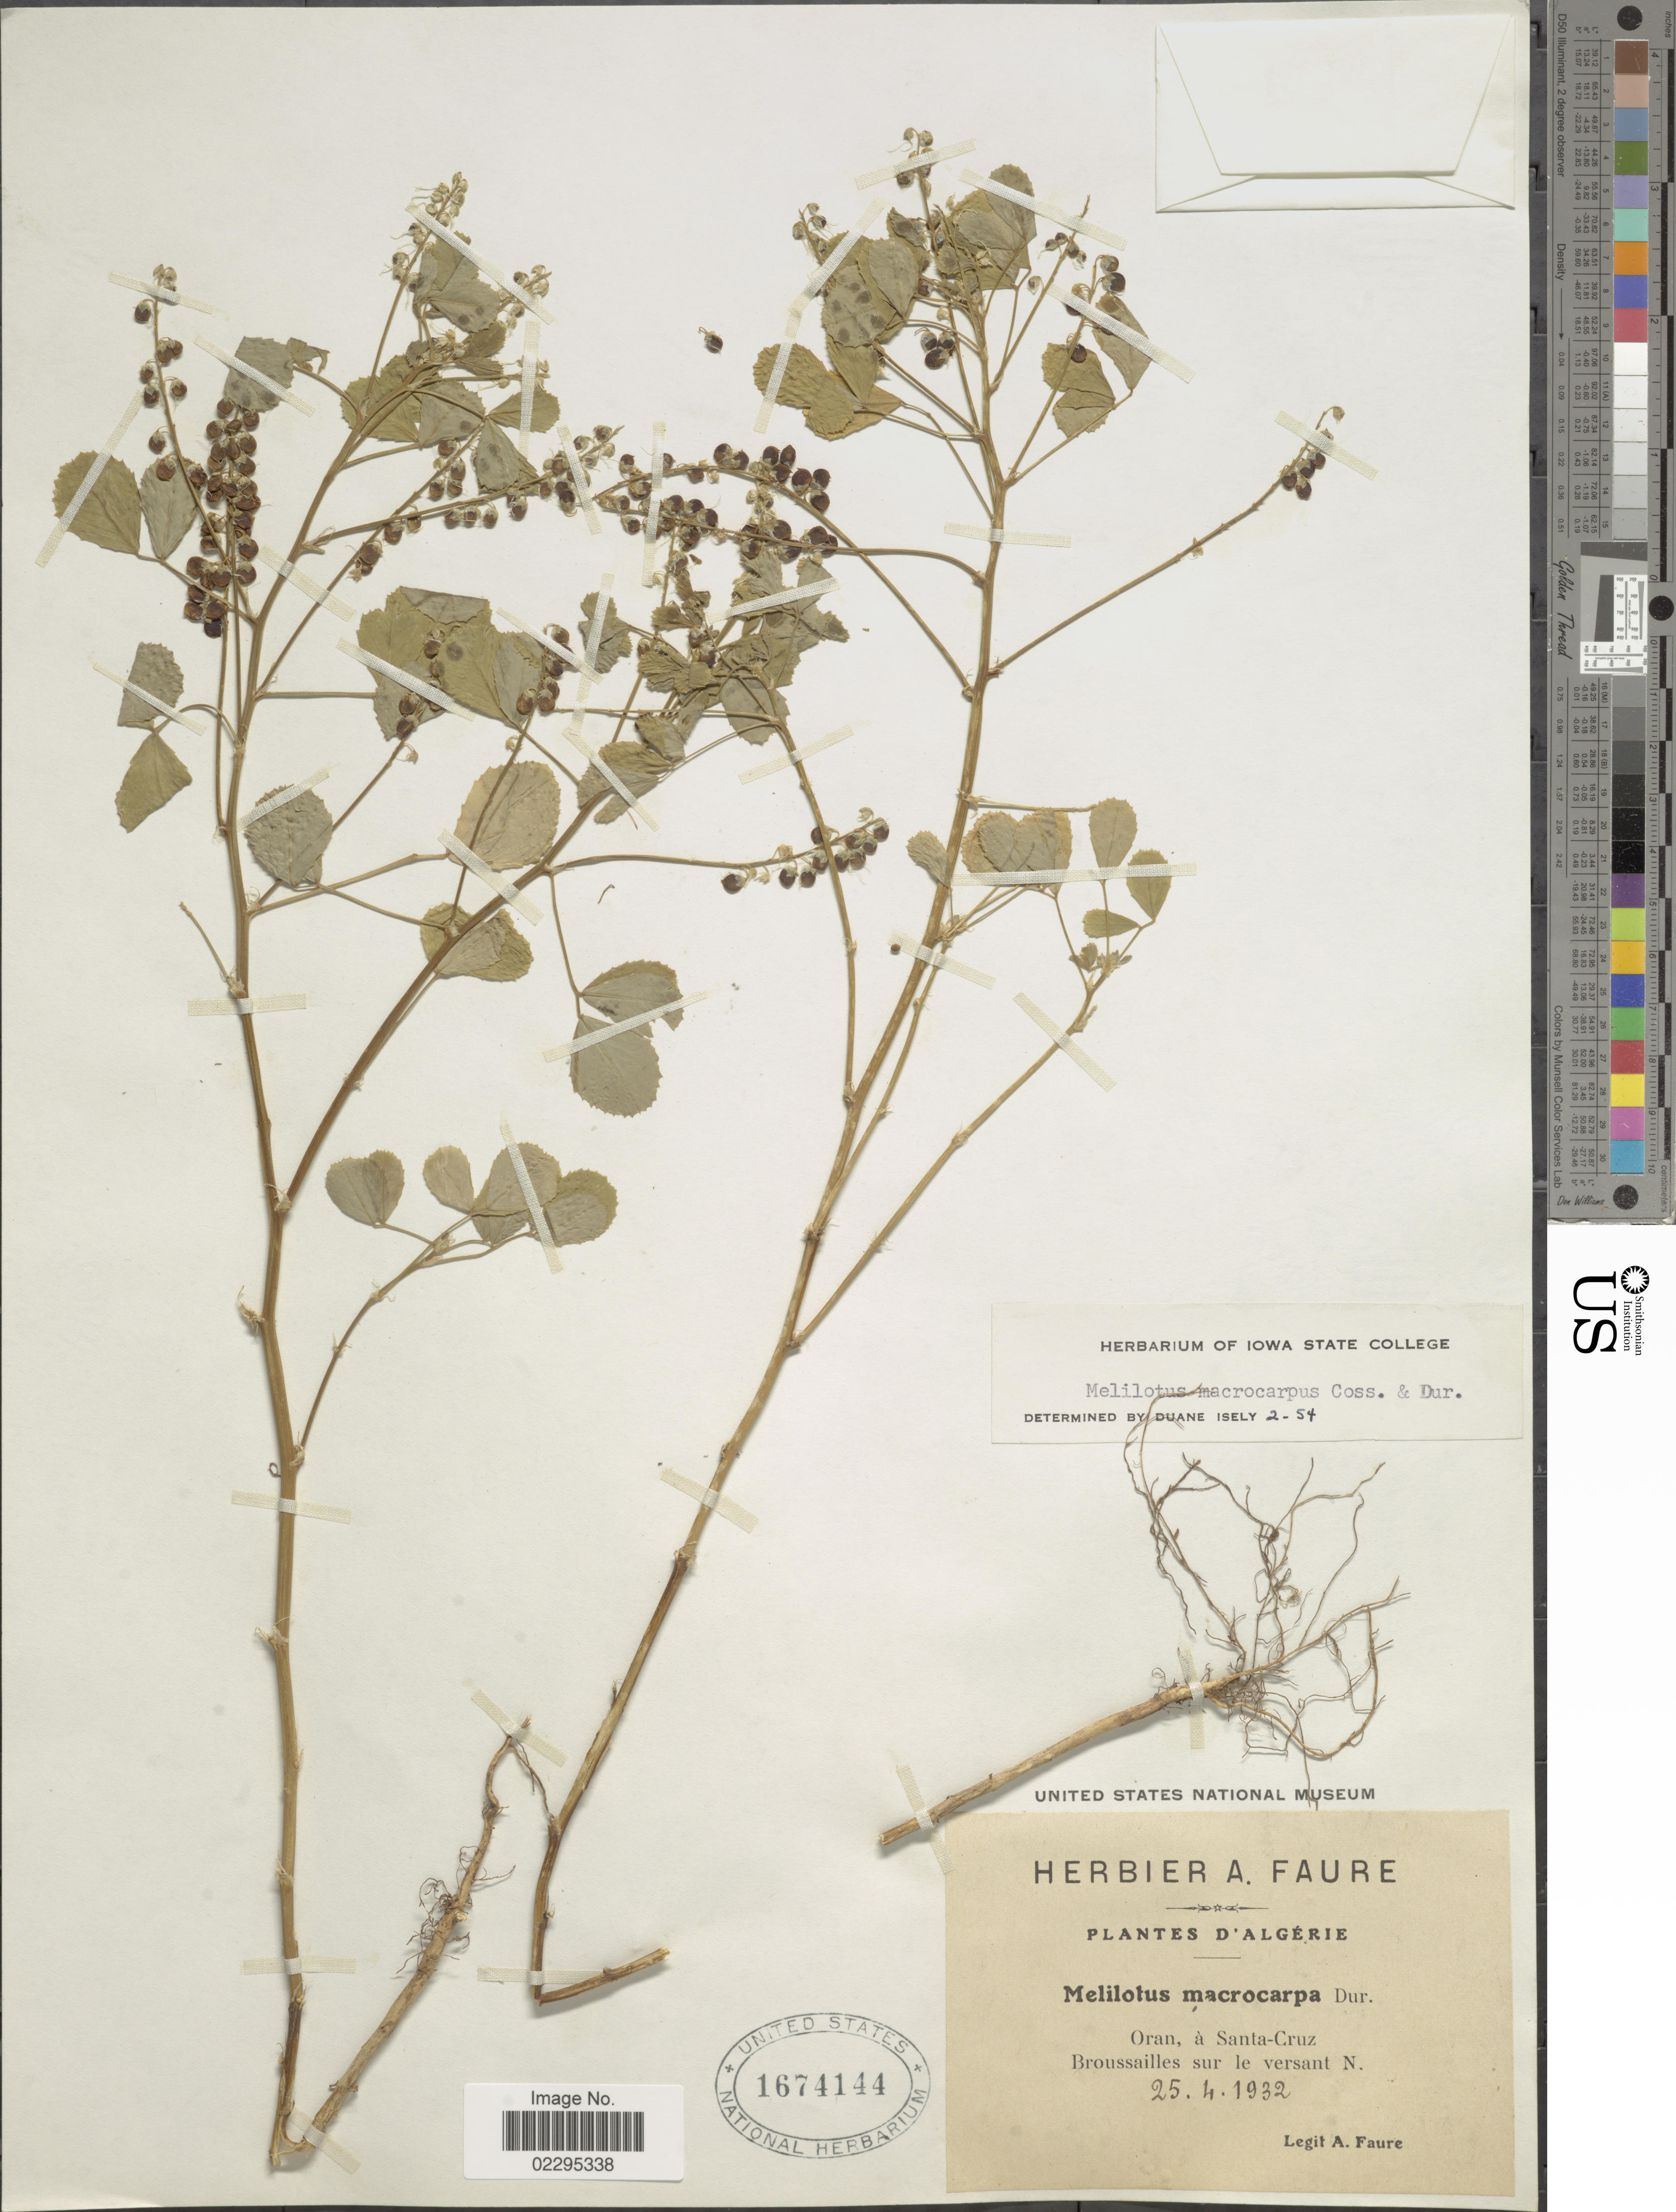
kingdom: Plantae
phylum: Tracheophyta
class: Magnoliopsida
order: Fabales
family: Fabaceae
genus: Melilotus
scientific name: Melilotus macrocarpus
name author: Coss. & Durieu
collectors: A. Faure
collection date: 1932-04-25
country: Algeria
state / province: Oran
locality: Oran, a Santa-Cruz, Broussailles sur le versant N.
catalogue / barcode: US 1674144